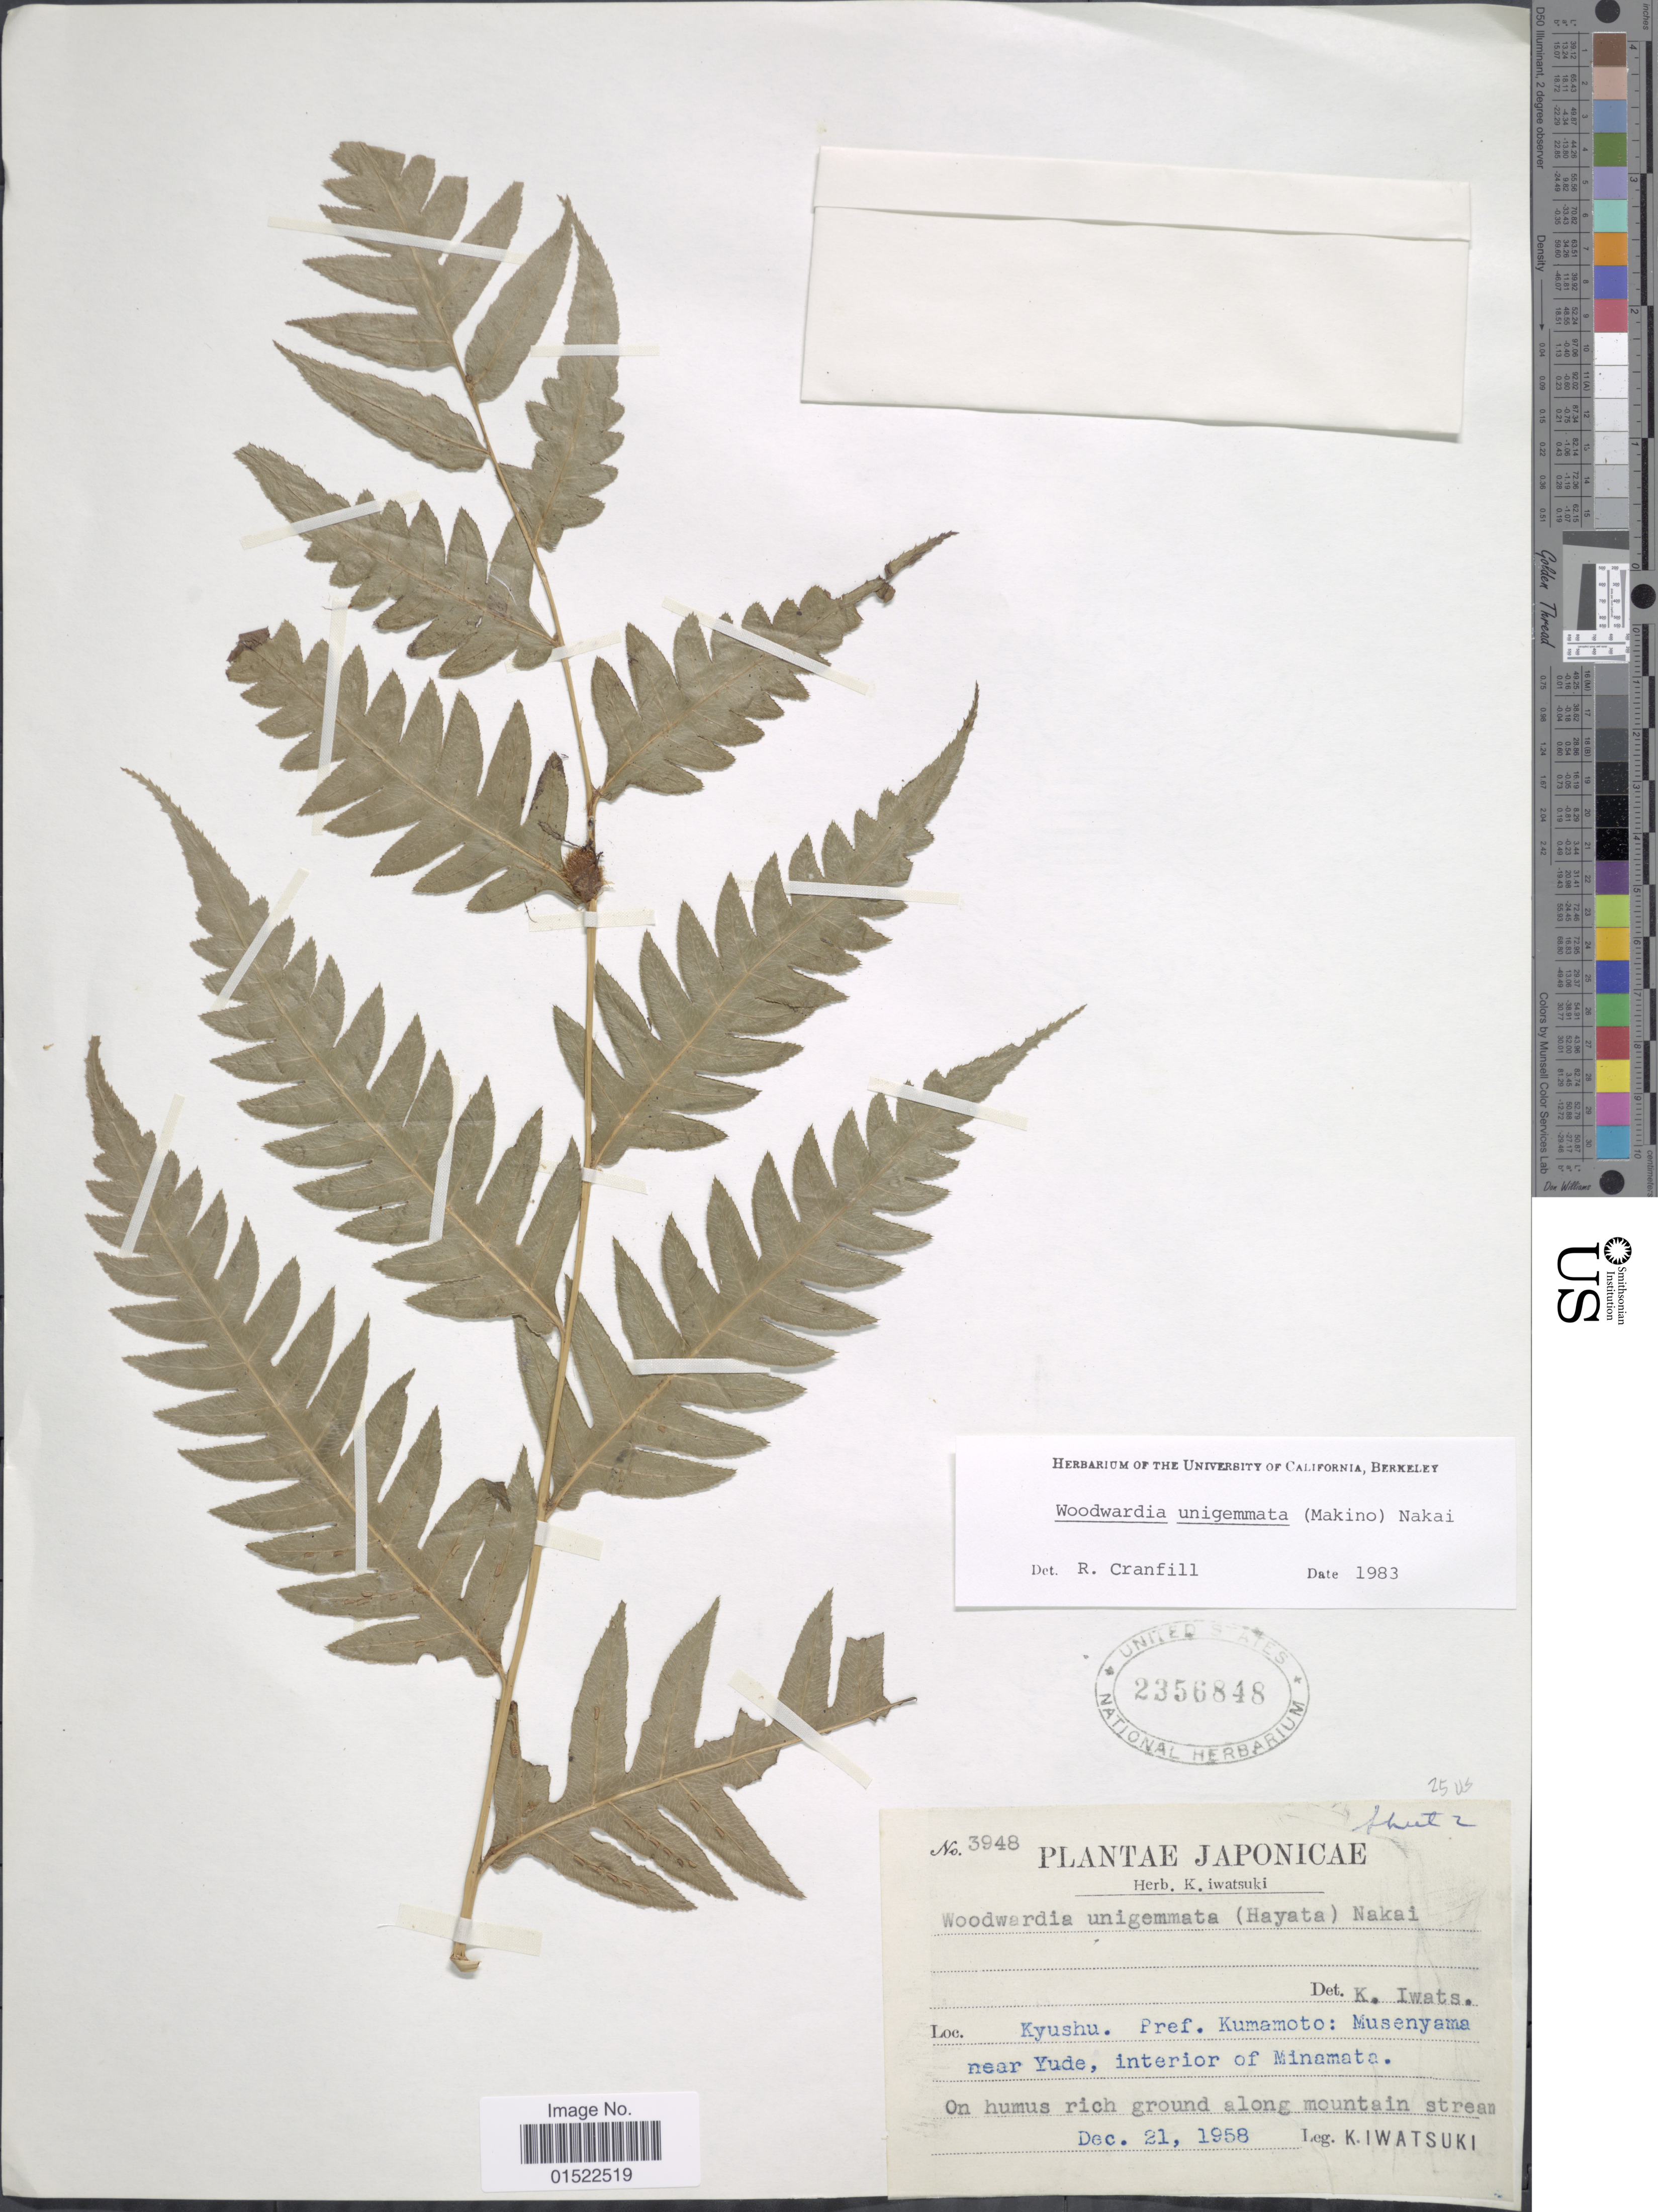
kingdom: Plantae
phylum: Tracheophyta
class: Polypodiopsida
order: Polypodiales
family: Blechnaceae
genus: Woodwardia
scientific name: Woodwardia unigemmata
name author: (Makino) Nakai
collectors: K. Iwatsuki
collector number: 3948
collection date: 1958-12-21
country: Japan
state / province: Kumamoto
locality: Kyushyu, Musenyama near Yude, interior of Minamata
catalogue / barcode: US 2356848